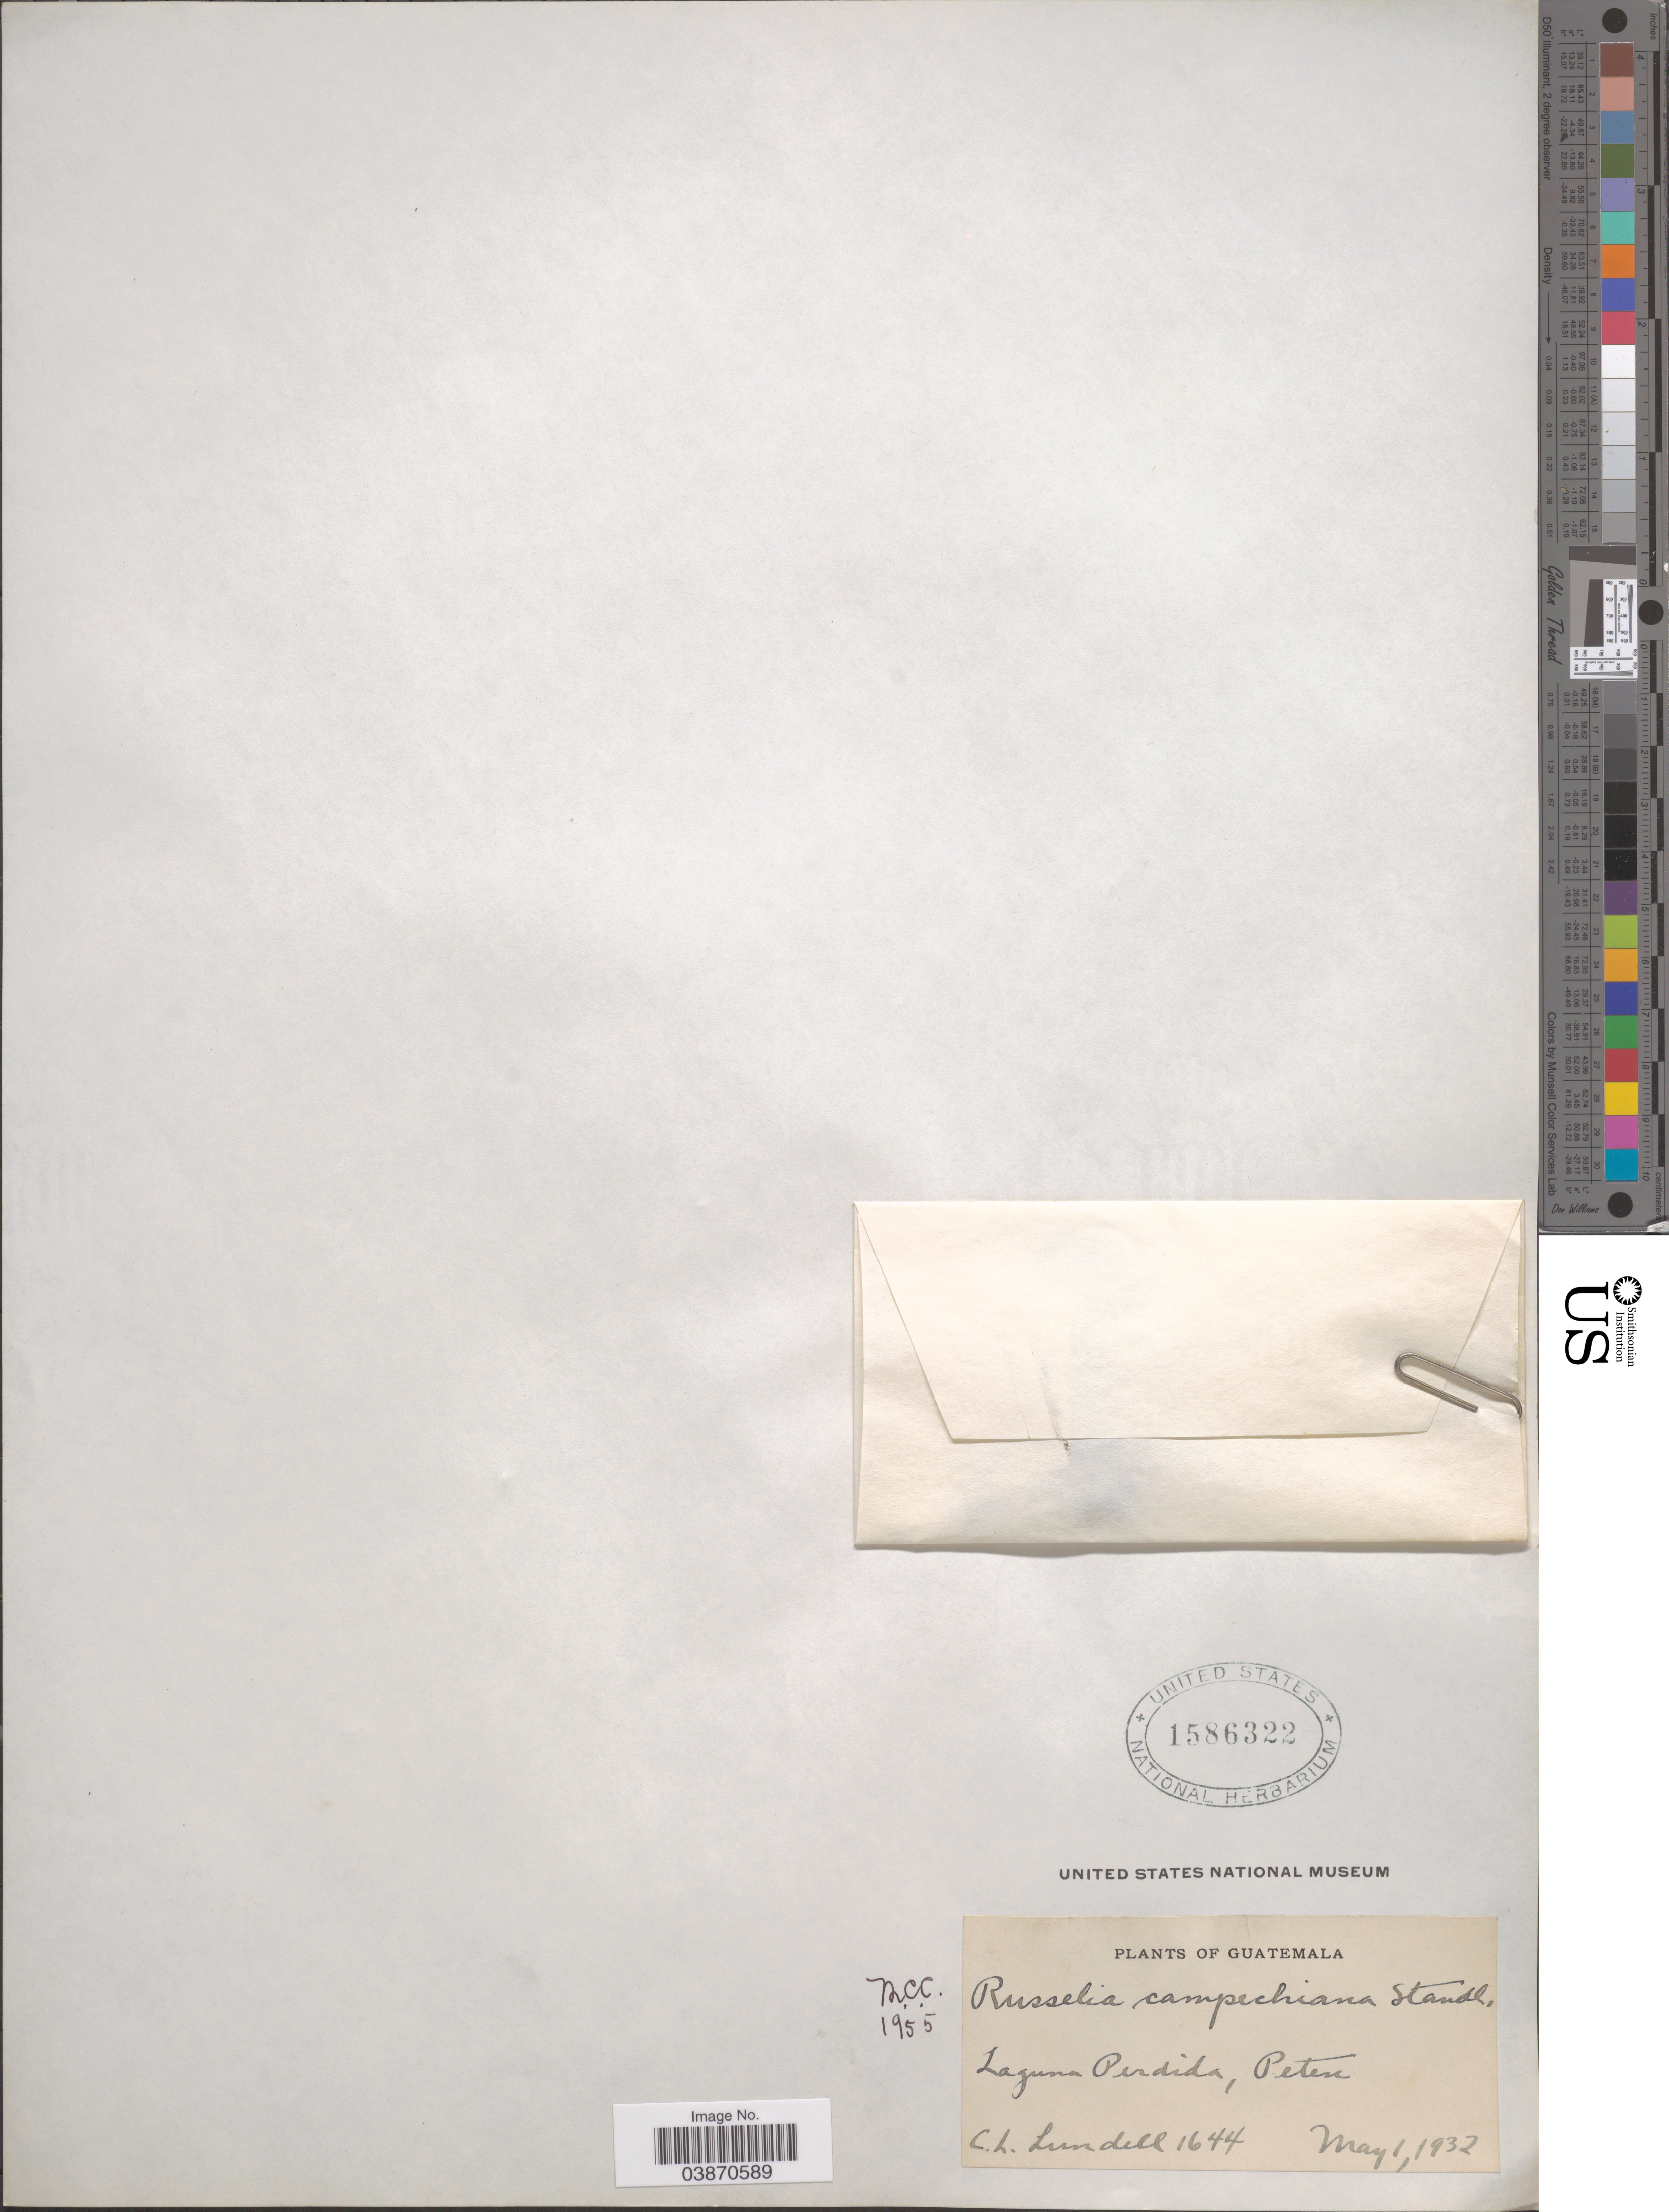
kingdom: Plantae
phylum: Tracheophyta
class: Magnoliopsida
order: Lamiales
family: Plantaginaceae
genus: Russelia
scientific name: Russelia campechiana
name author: Standl.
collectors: C. L. Lundell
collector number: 1644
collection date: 1932-05-01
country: Guatemala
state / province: El Peten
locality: Laguna Perdida, Peten.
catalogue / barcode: US 1586322